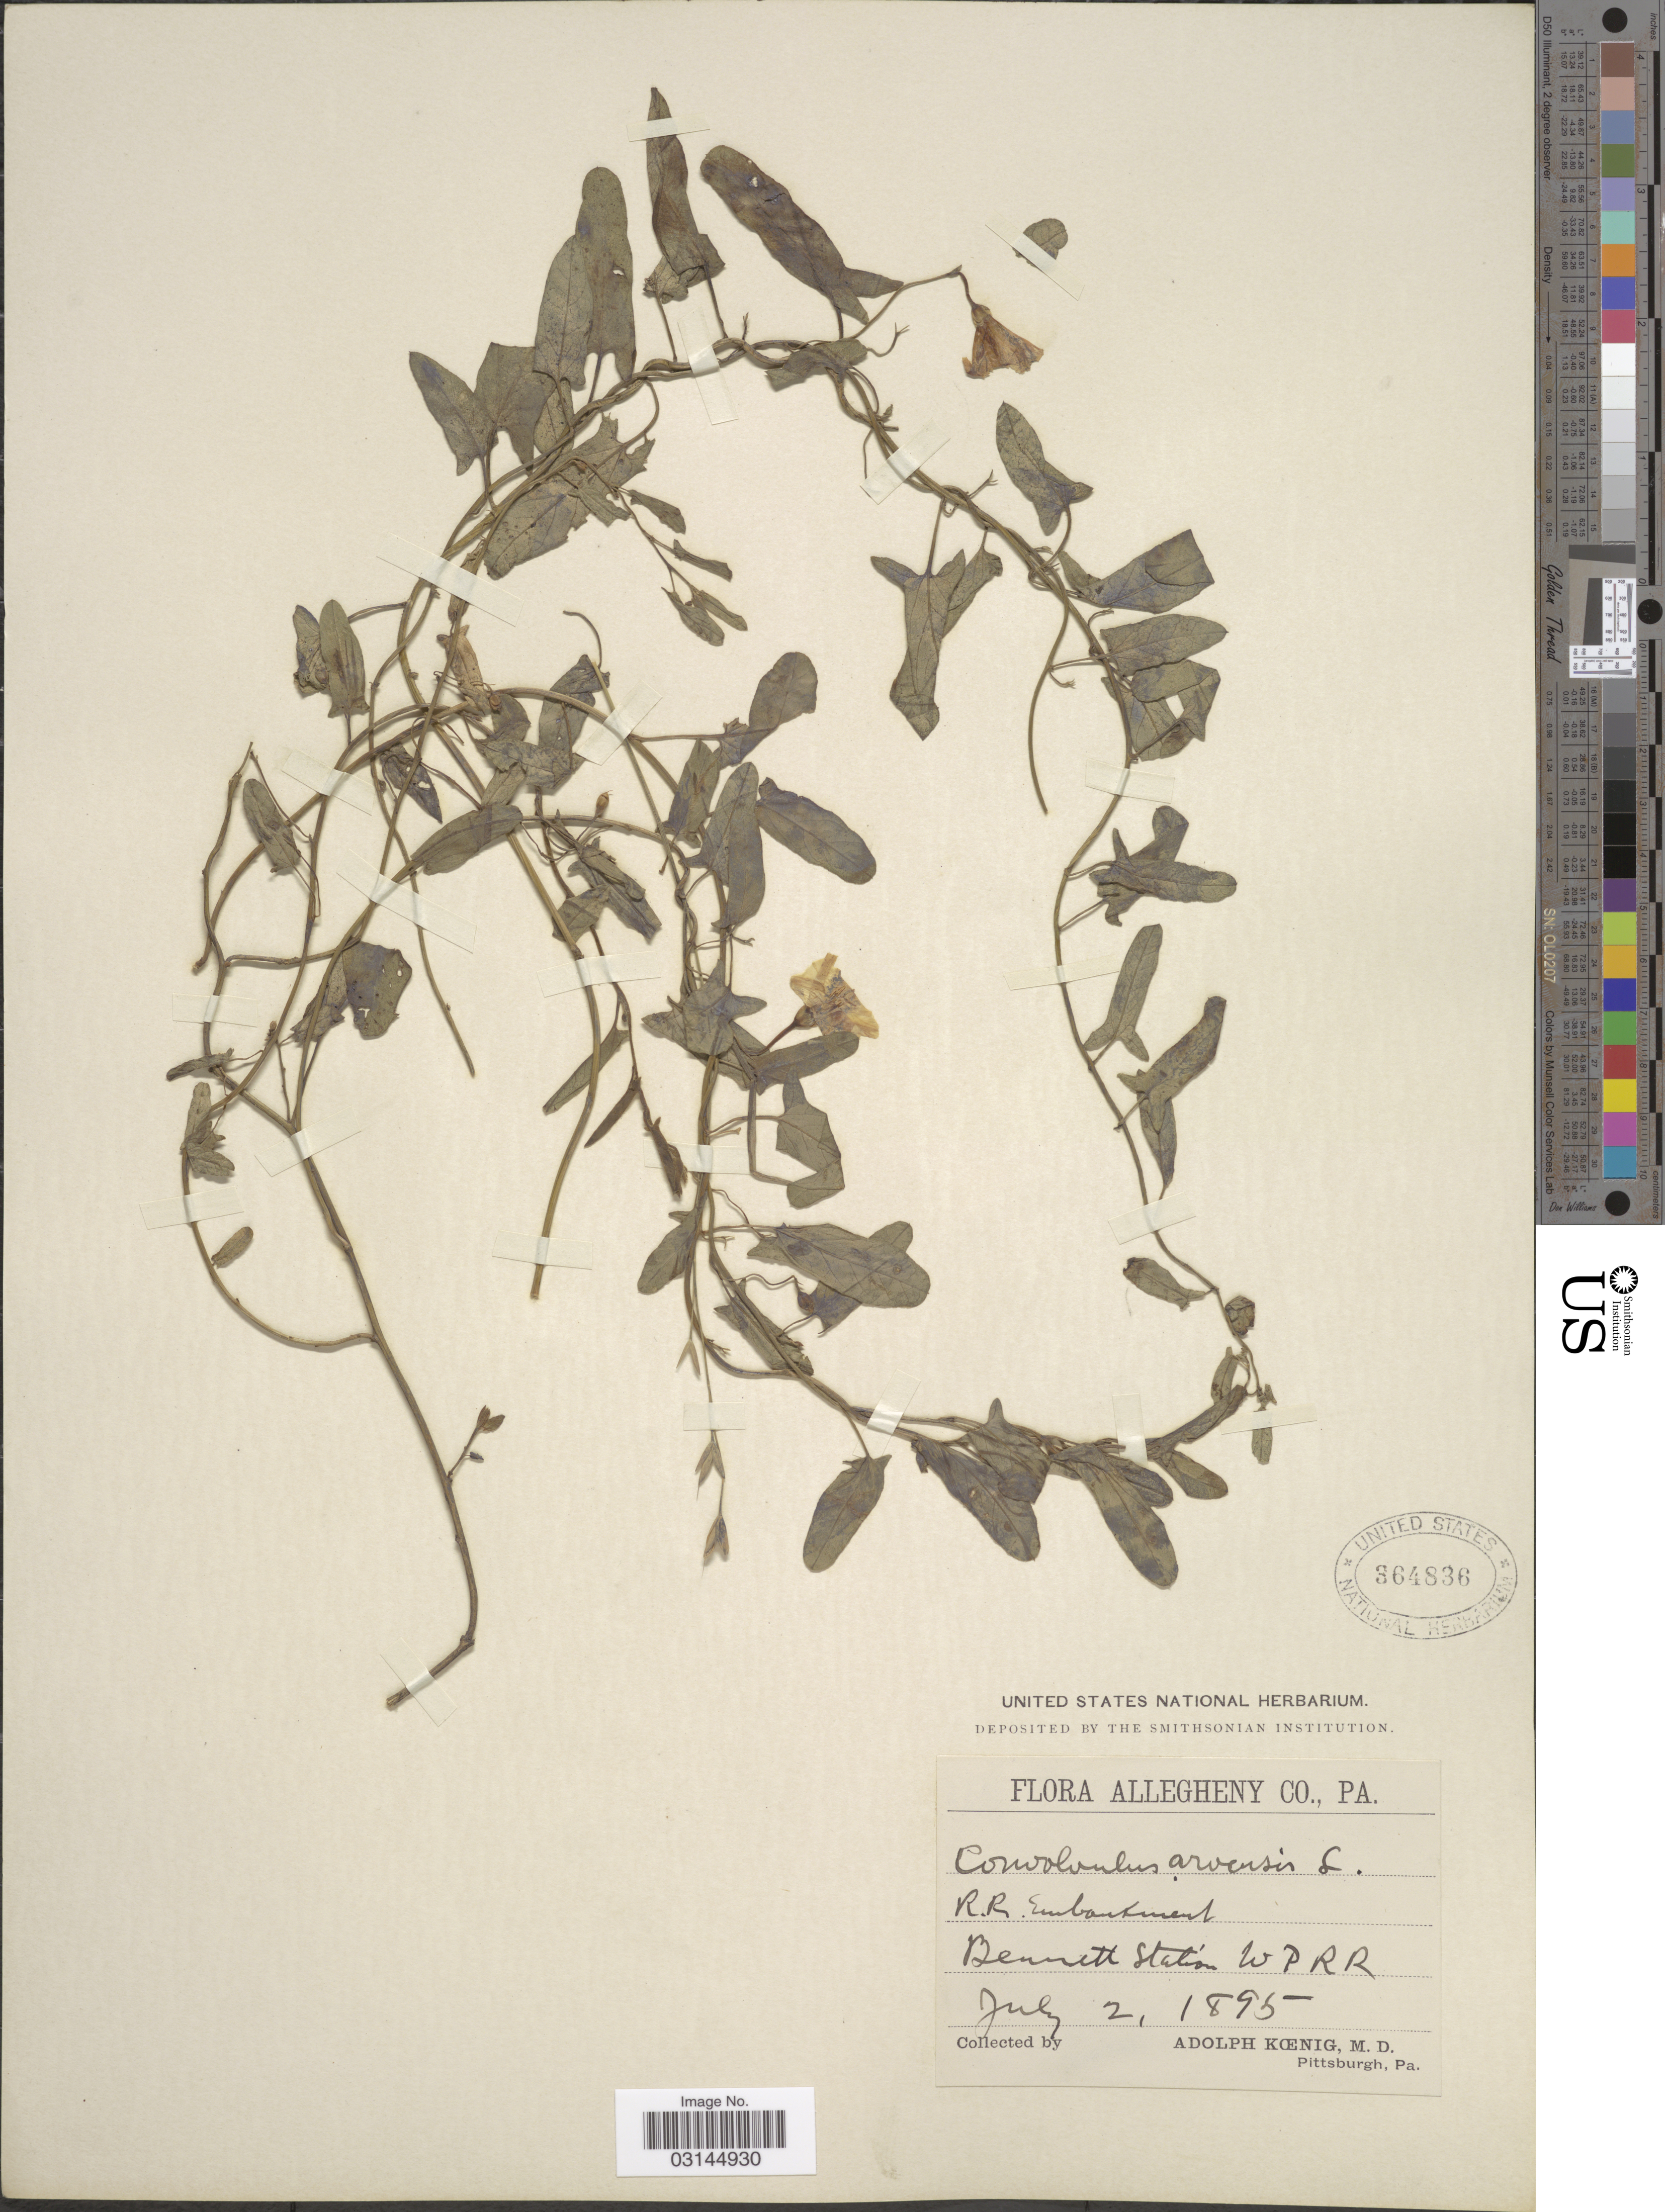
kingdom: Plantae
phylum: Tracheophyta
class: Magnoliopsida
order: Solanales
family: Convolvulaceae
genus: Convolvulus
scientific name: Convolvulus arvensis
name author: L.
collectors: A. Koenig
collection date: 1895-07-02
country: United States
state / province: Pennsylvania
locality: Allegheny Co., R.R. Embankment, Bennett Station W P R R.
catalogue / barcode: US 364836